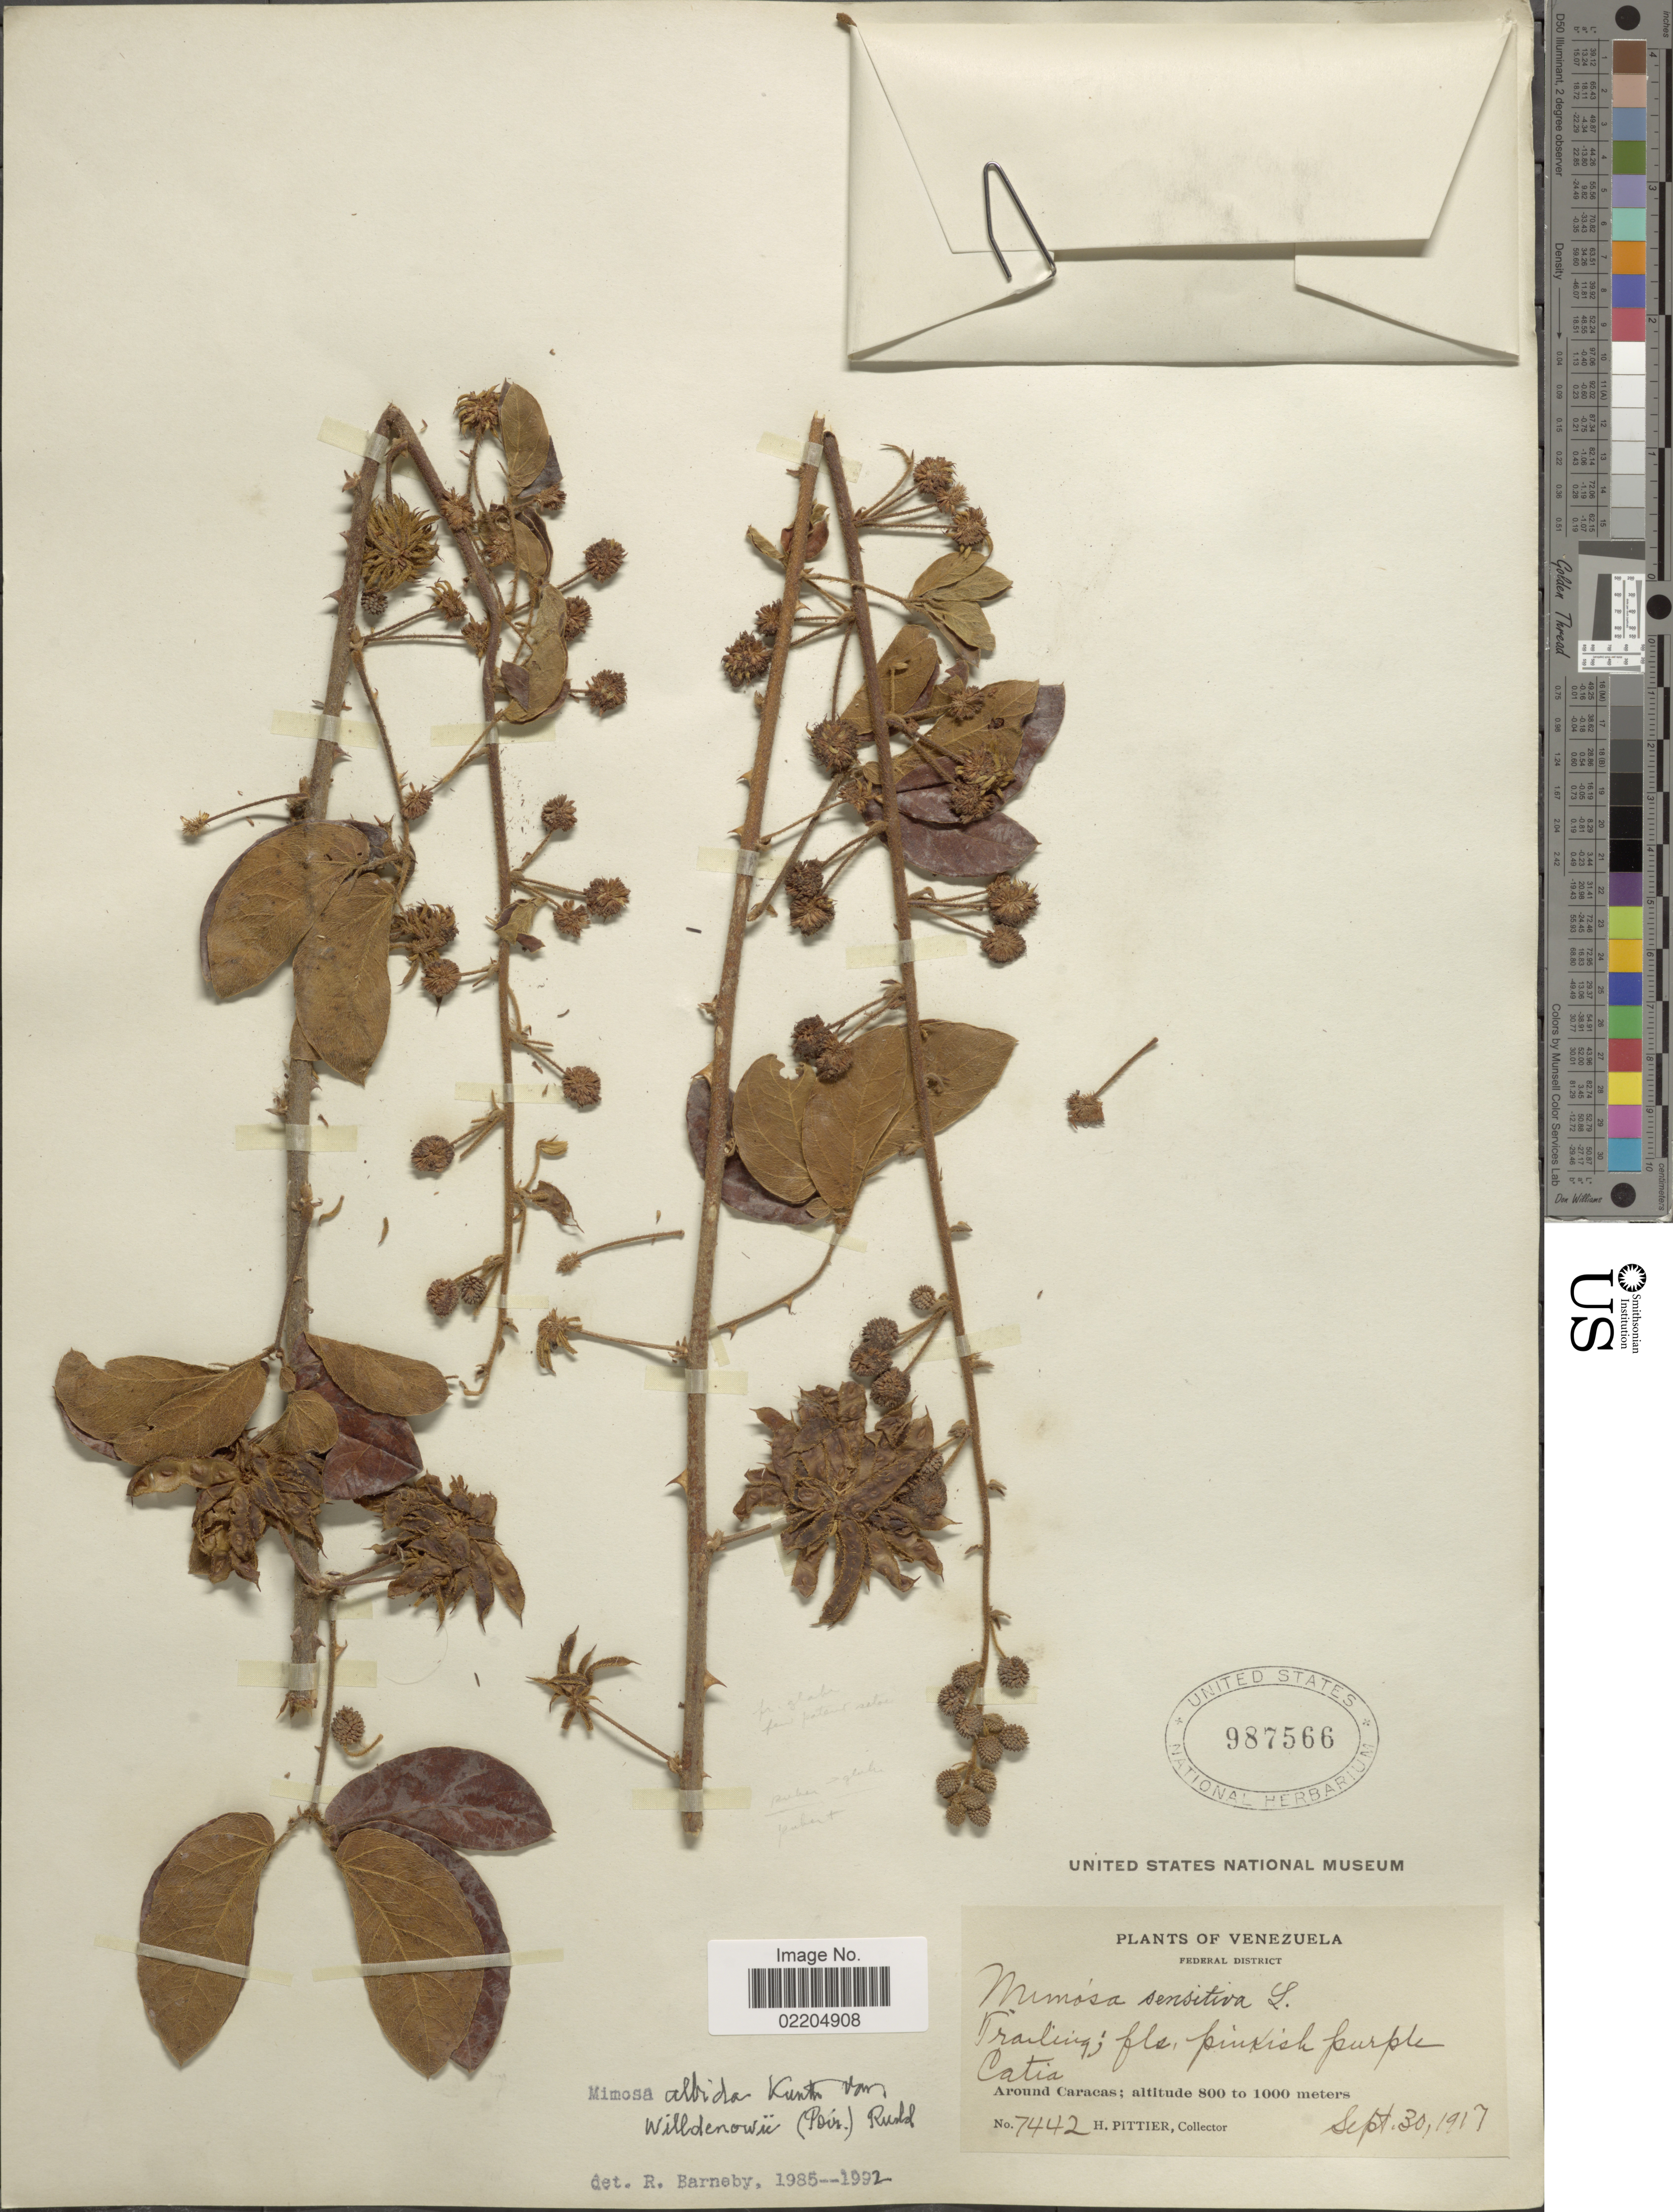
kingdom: Plantae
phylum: Tracheophyta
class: Magnoliopsida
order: Fabales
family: Fabaceae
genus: Mimosa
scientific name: Mimosa albida var. willdenowii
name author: (Poir.) Rudd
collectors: H. F. Pittier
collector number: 7442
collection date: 1917-09-30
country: Venezuela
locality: Federal District, Around Caracas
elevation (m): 800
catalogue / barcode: US 987566